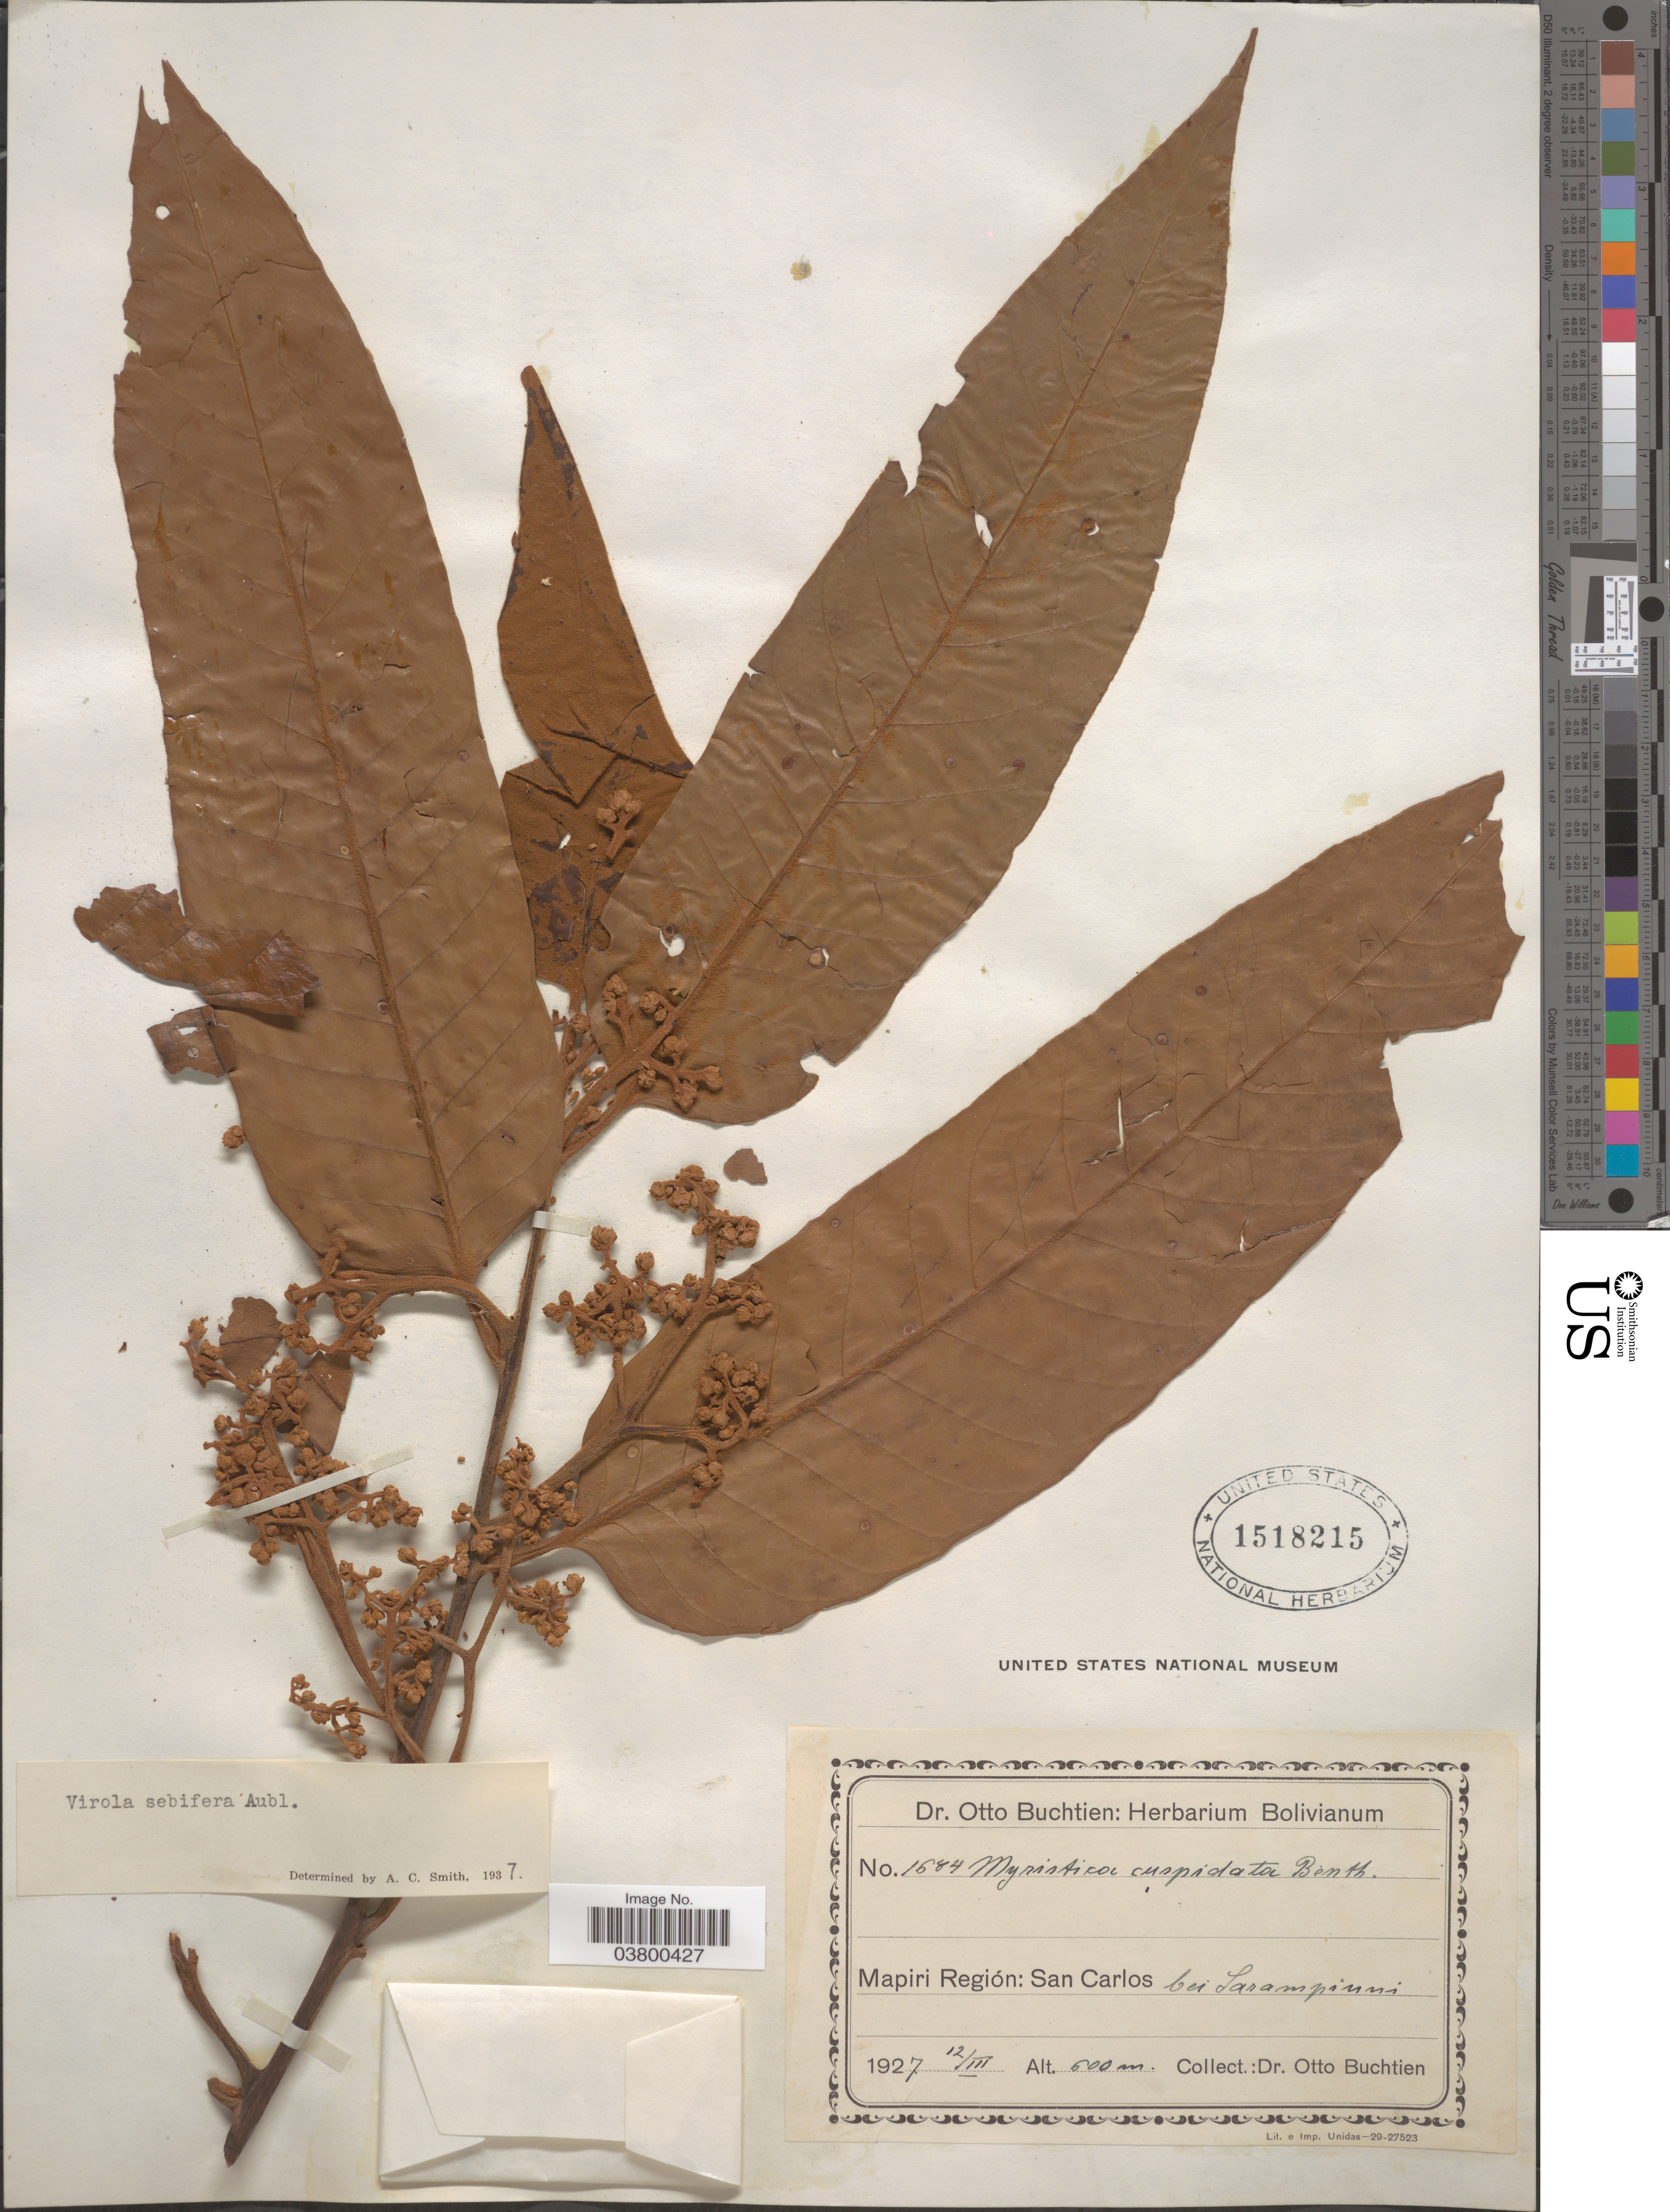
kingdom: Plantae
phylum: Tracheophyta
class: Magnoliopsida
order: Magnoliales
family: Myristicaceae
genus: Virola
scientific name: Virola sebifera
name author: Aubl.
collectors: O. Buchtien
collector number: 1684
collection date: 1927-03-12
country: Bolivia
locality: Mapiri Región: San Carlos bei Sarampiuni.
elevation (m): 600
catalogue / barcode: US 1518215